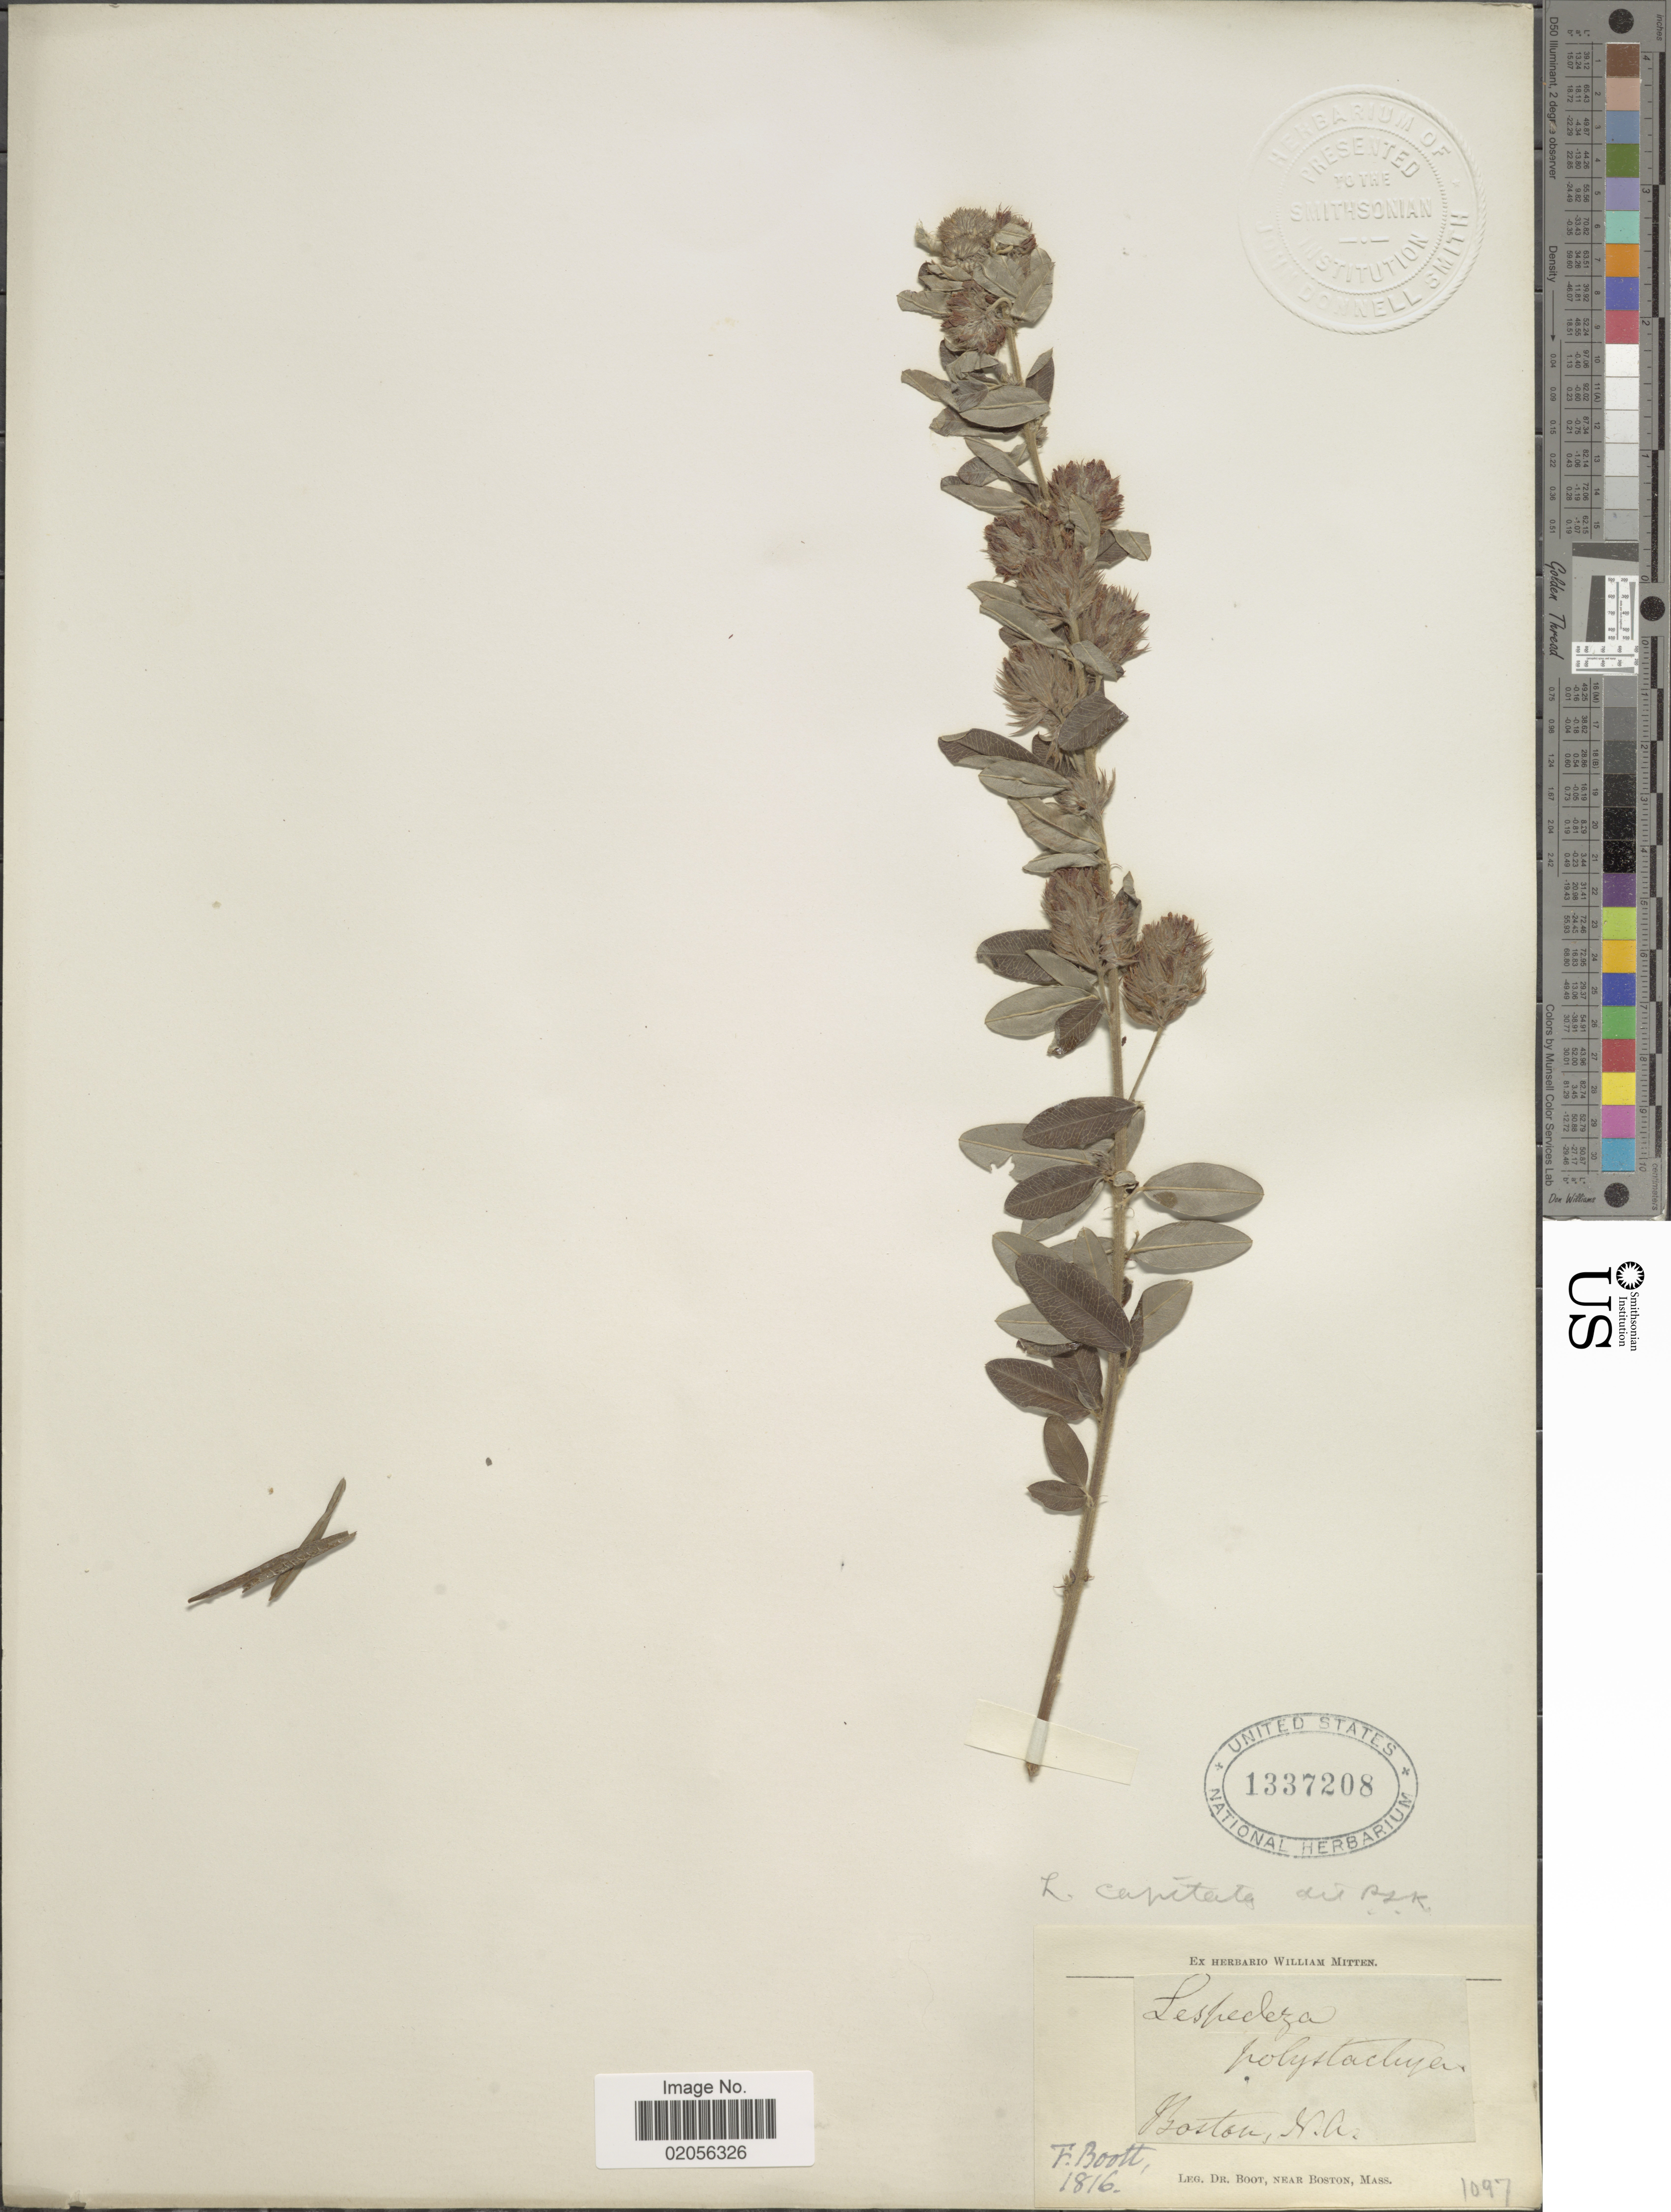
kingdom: Plantae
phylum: Tracheophyta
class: Magnoliopsida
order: Fabales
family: Fabaceae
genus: Lespedeza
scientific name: Lespedeza capitata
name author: Michx.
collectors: F. M. B. Boott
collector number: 1097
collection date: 1816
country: United States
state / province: Massachusetts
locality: Near Boston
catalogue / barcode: US 1337208